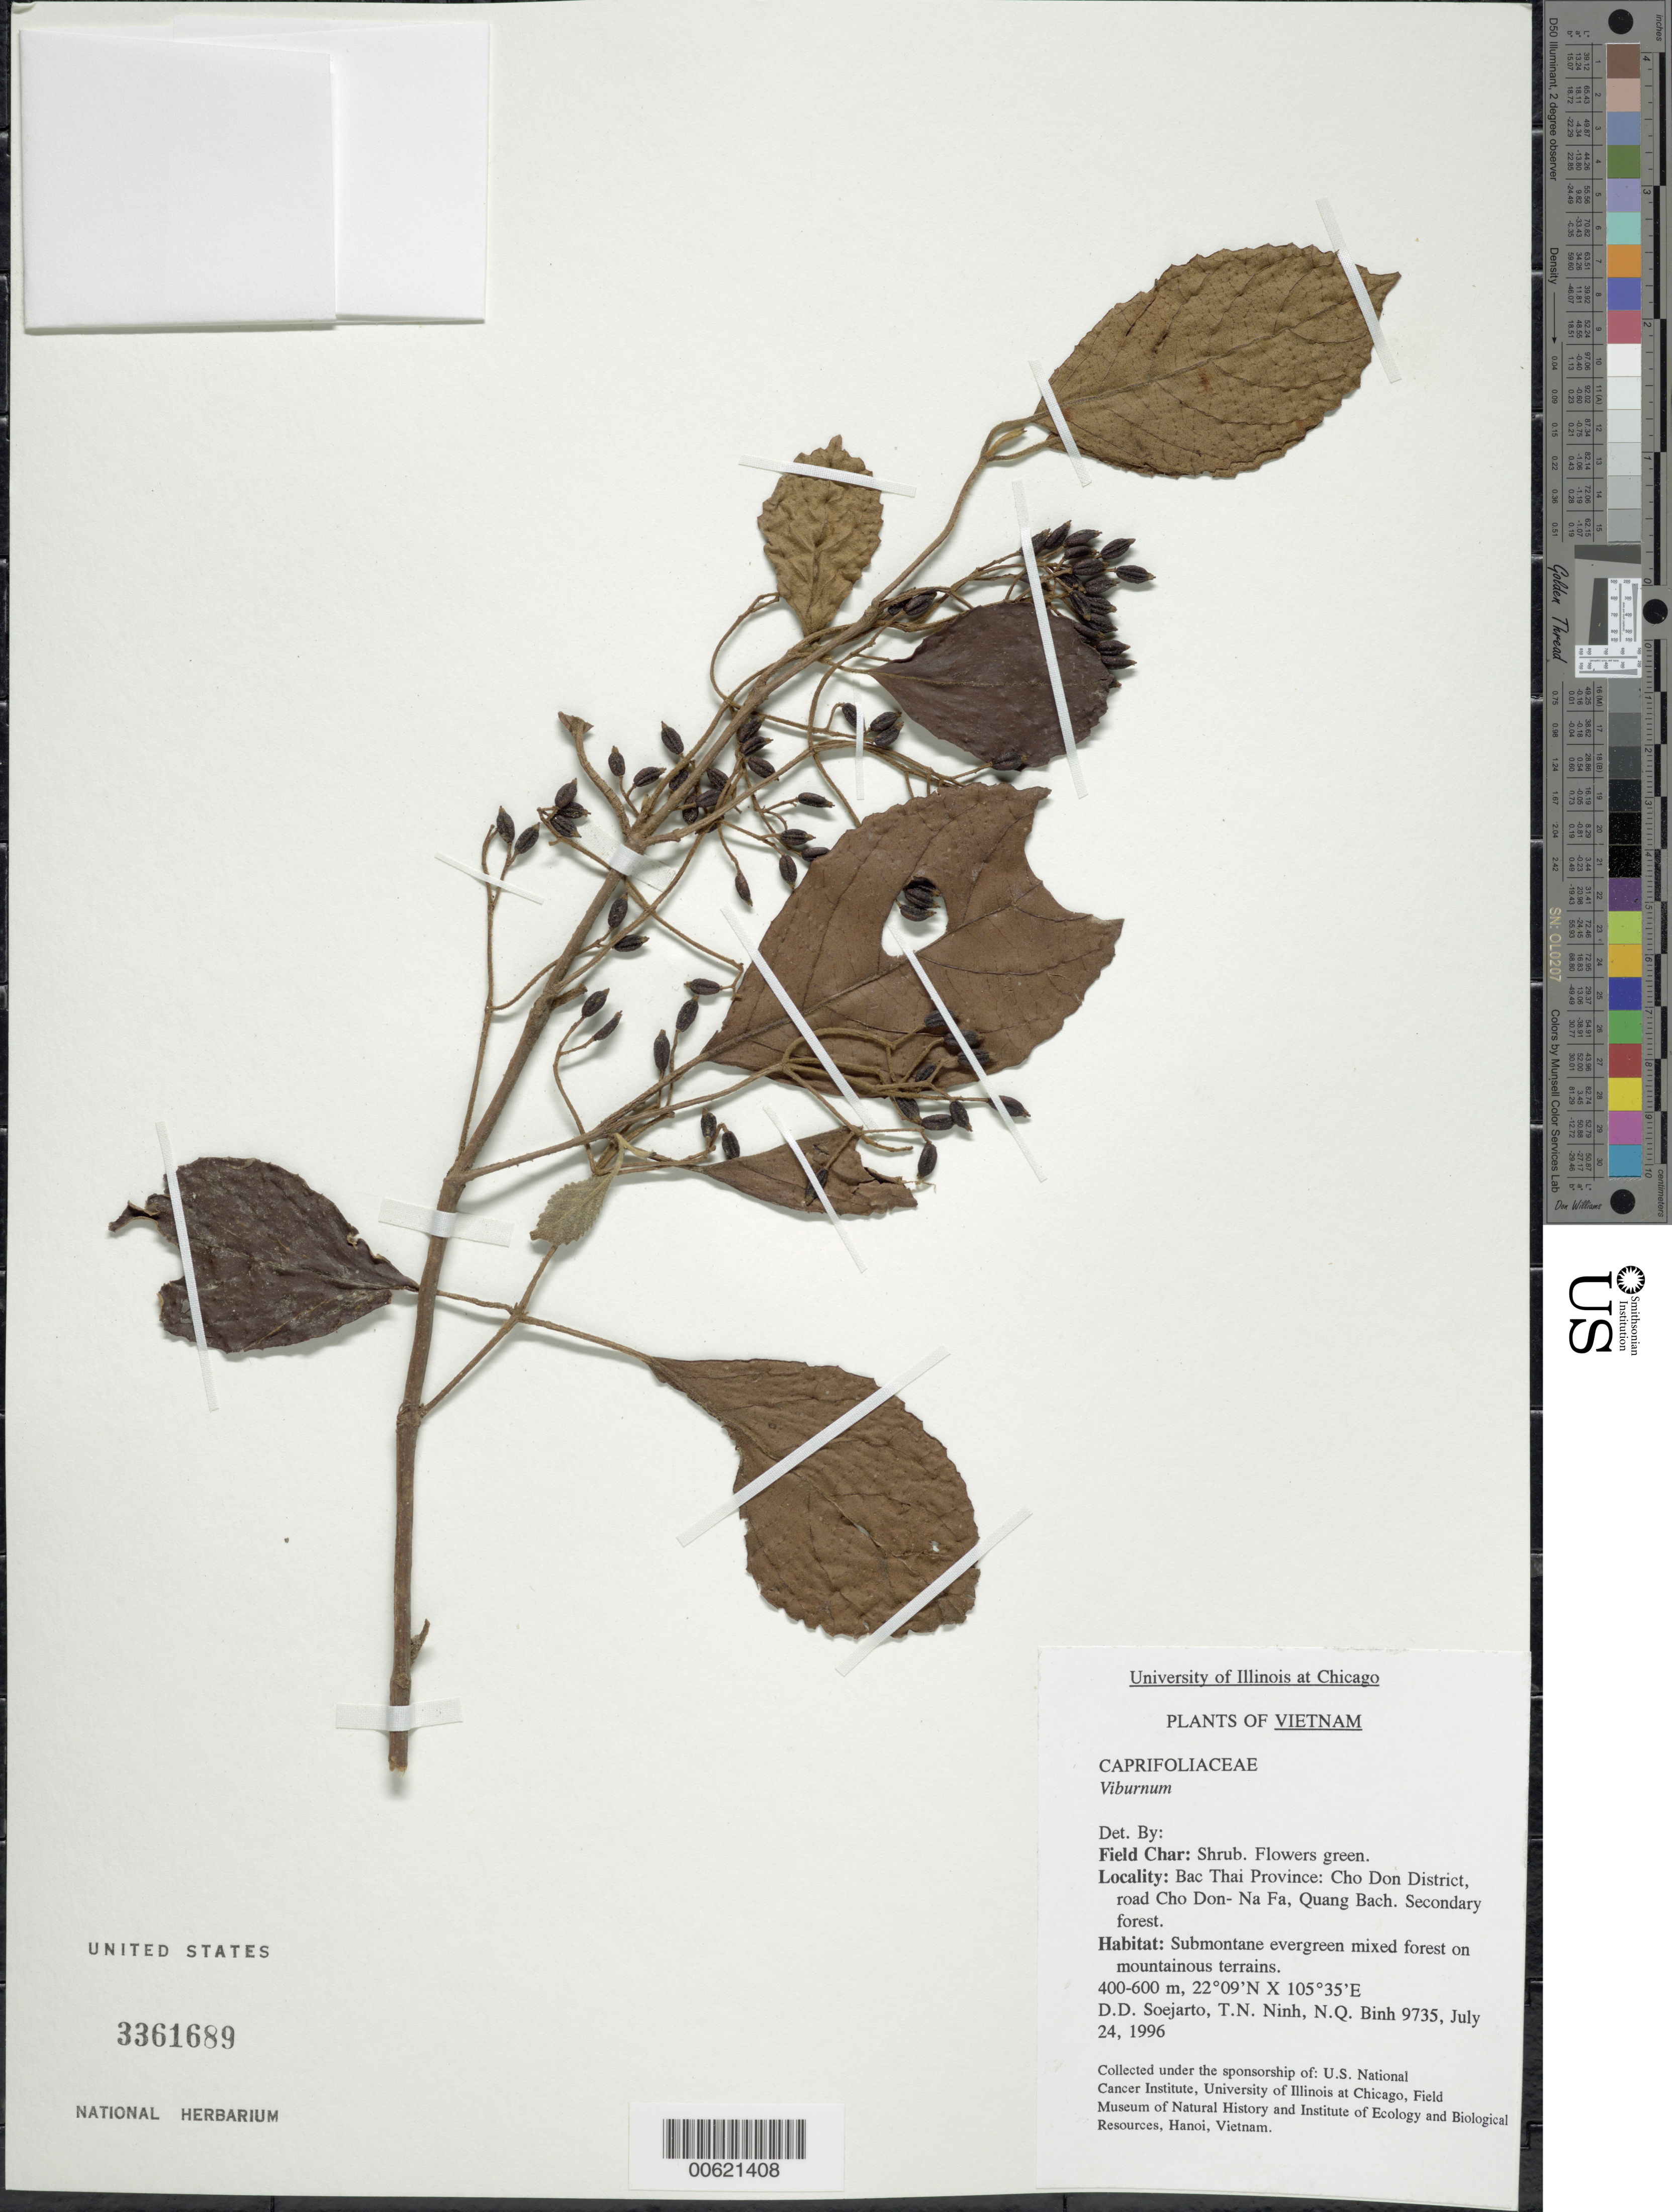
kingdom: Plantae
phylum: Tracheophyta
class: Magnoliopsida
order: Dipsacales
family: Viburnaceae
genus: Viburnum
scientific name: Viburnum sp.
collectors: T. N. Ninh, N. T. Hiep & H. Q. Binh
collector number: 9735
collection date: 1996-07-24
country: Vietnam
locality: Bac Thai Province: Cho Don District, road Cho Don- Na Fa, Quang Bach.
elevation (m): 400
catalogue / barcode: US 3361689